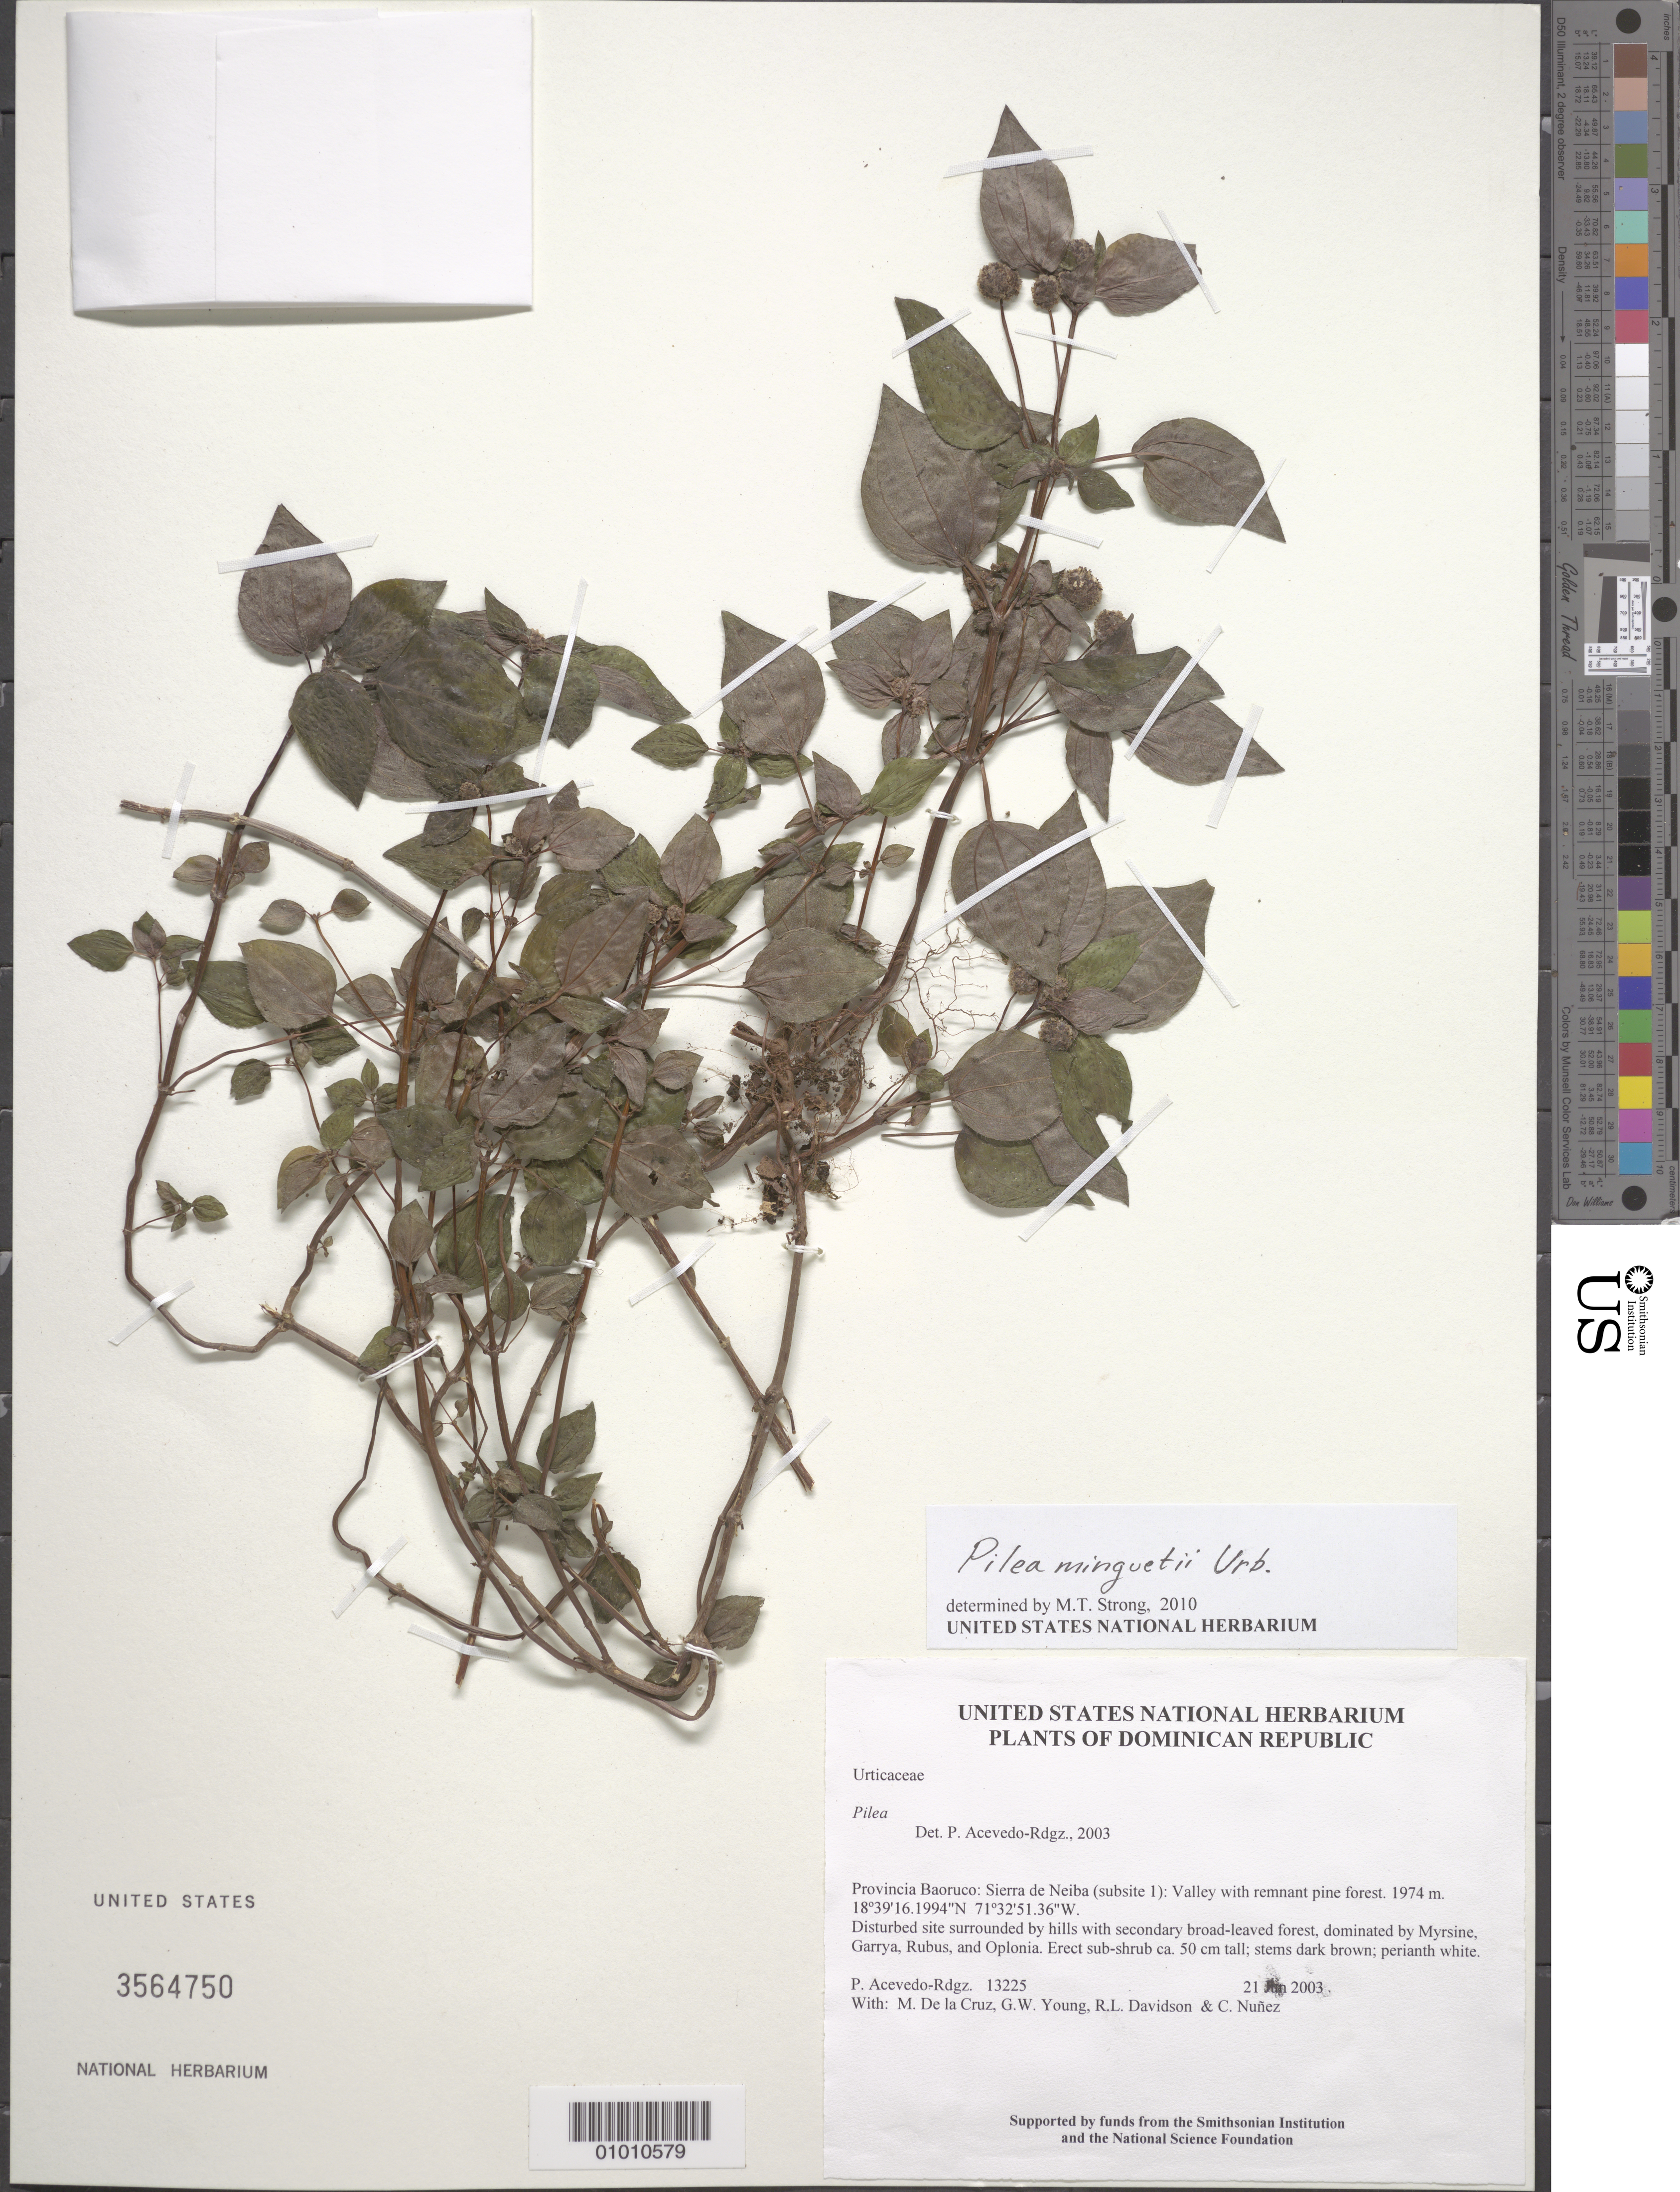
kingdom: Plantae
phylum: Tracheophyta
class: Magnoliopsida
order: Rosales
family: Urticaceae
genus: Pilea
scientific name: Pilea minguetii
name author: Urb.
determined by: Strong, M. T., (US), Smithsonian Institution - National Museum of Natural History (UNITED STATES)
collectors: P. Acevedo-Rodr., M. de la Cruz, J. Rawlins, G. Young, R. Davidson & C. Nunez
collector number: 13225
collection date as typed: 21 Jun 2003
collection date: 2003-06-21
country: Dominican Republic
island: Hispaniola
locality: Provincia Baoruco: Sierra de Neiba (subsite 1): Valley with remnant pine forest.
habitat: Disturbed site surrounded by hills with secondary broad-leaved forest, dominated by Myrsine, Garrya, Rubus, and Oplonia.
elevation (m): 1974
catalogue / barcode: US 3564750